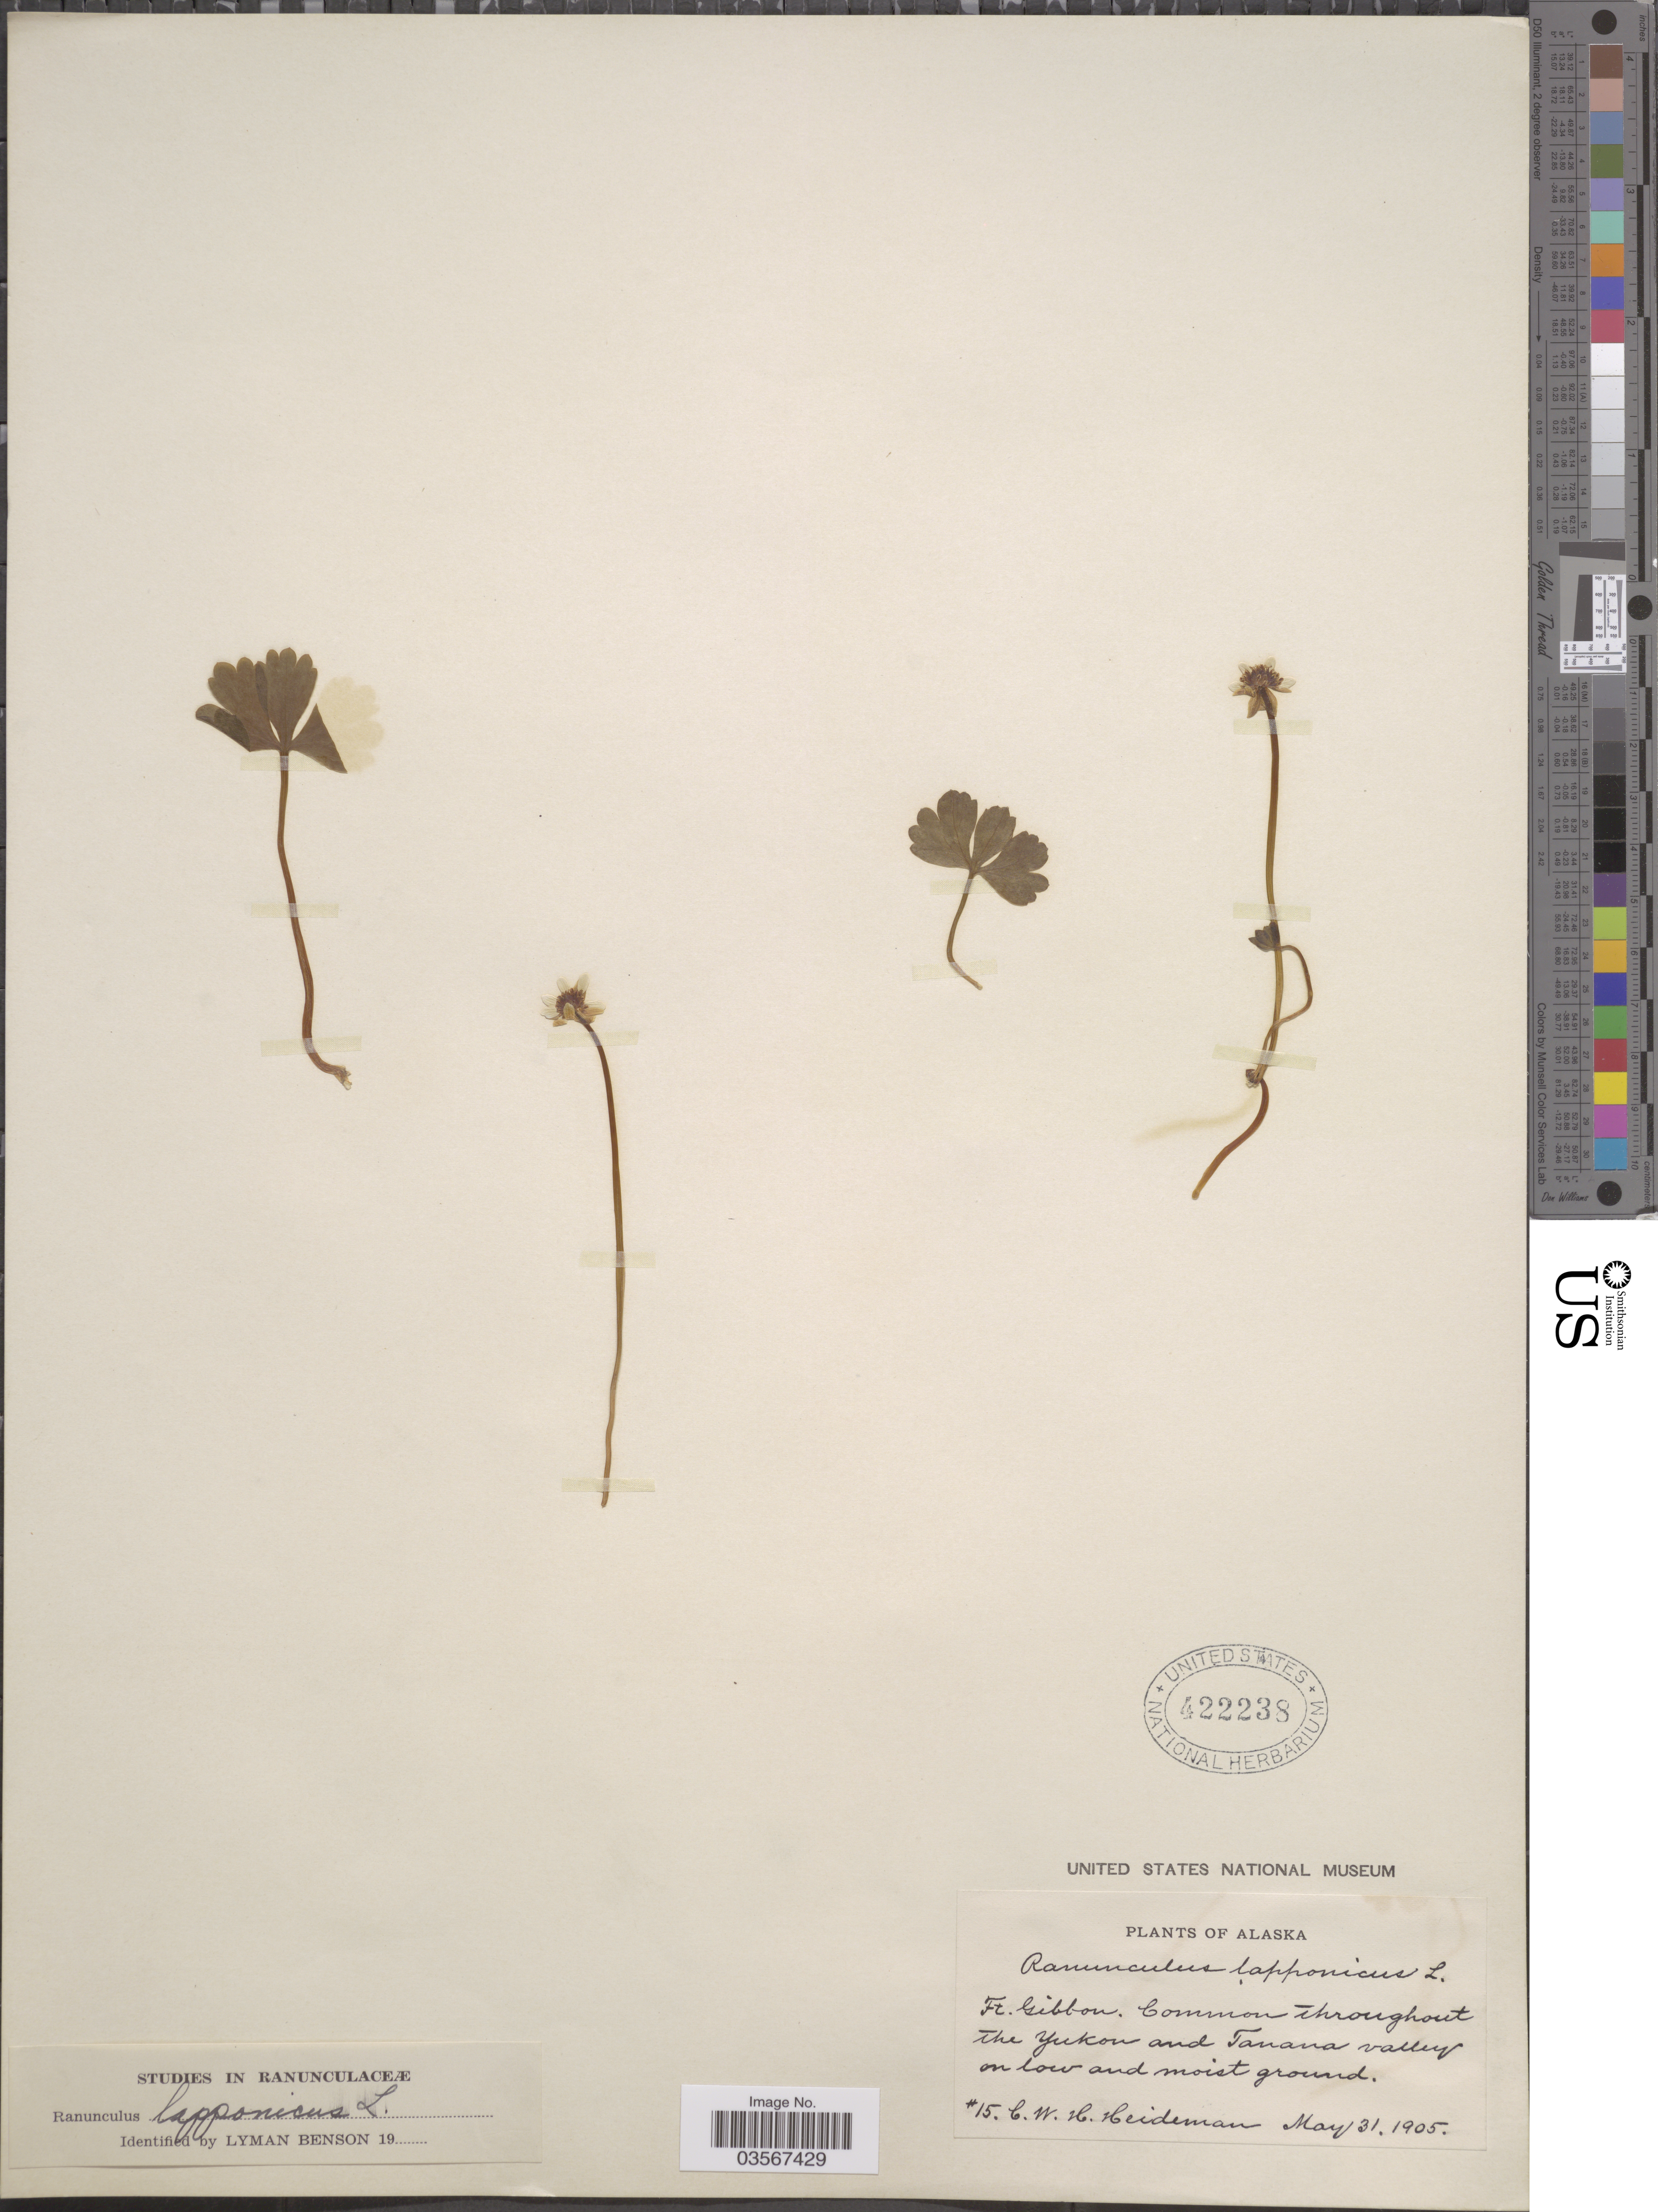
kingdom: Plantae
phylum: Tracheophyta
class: Magnoliopsida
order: Ranunculales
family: Ranunculaceae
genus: Ranunculus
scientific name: Ranunculus lapponicus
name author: L.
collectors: C. Heideman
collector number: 15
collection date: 1905-05-31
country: United States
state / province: Alaska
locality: Ft. Gibbon. Common throughout The Yukon and Tanana valley on low moist ground.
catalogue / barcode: US 422238